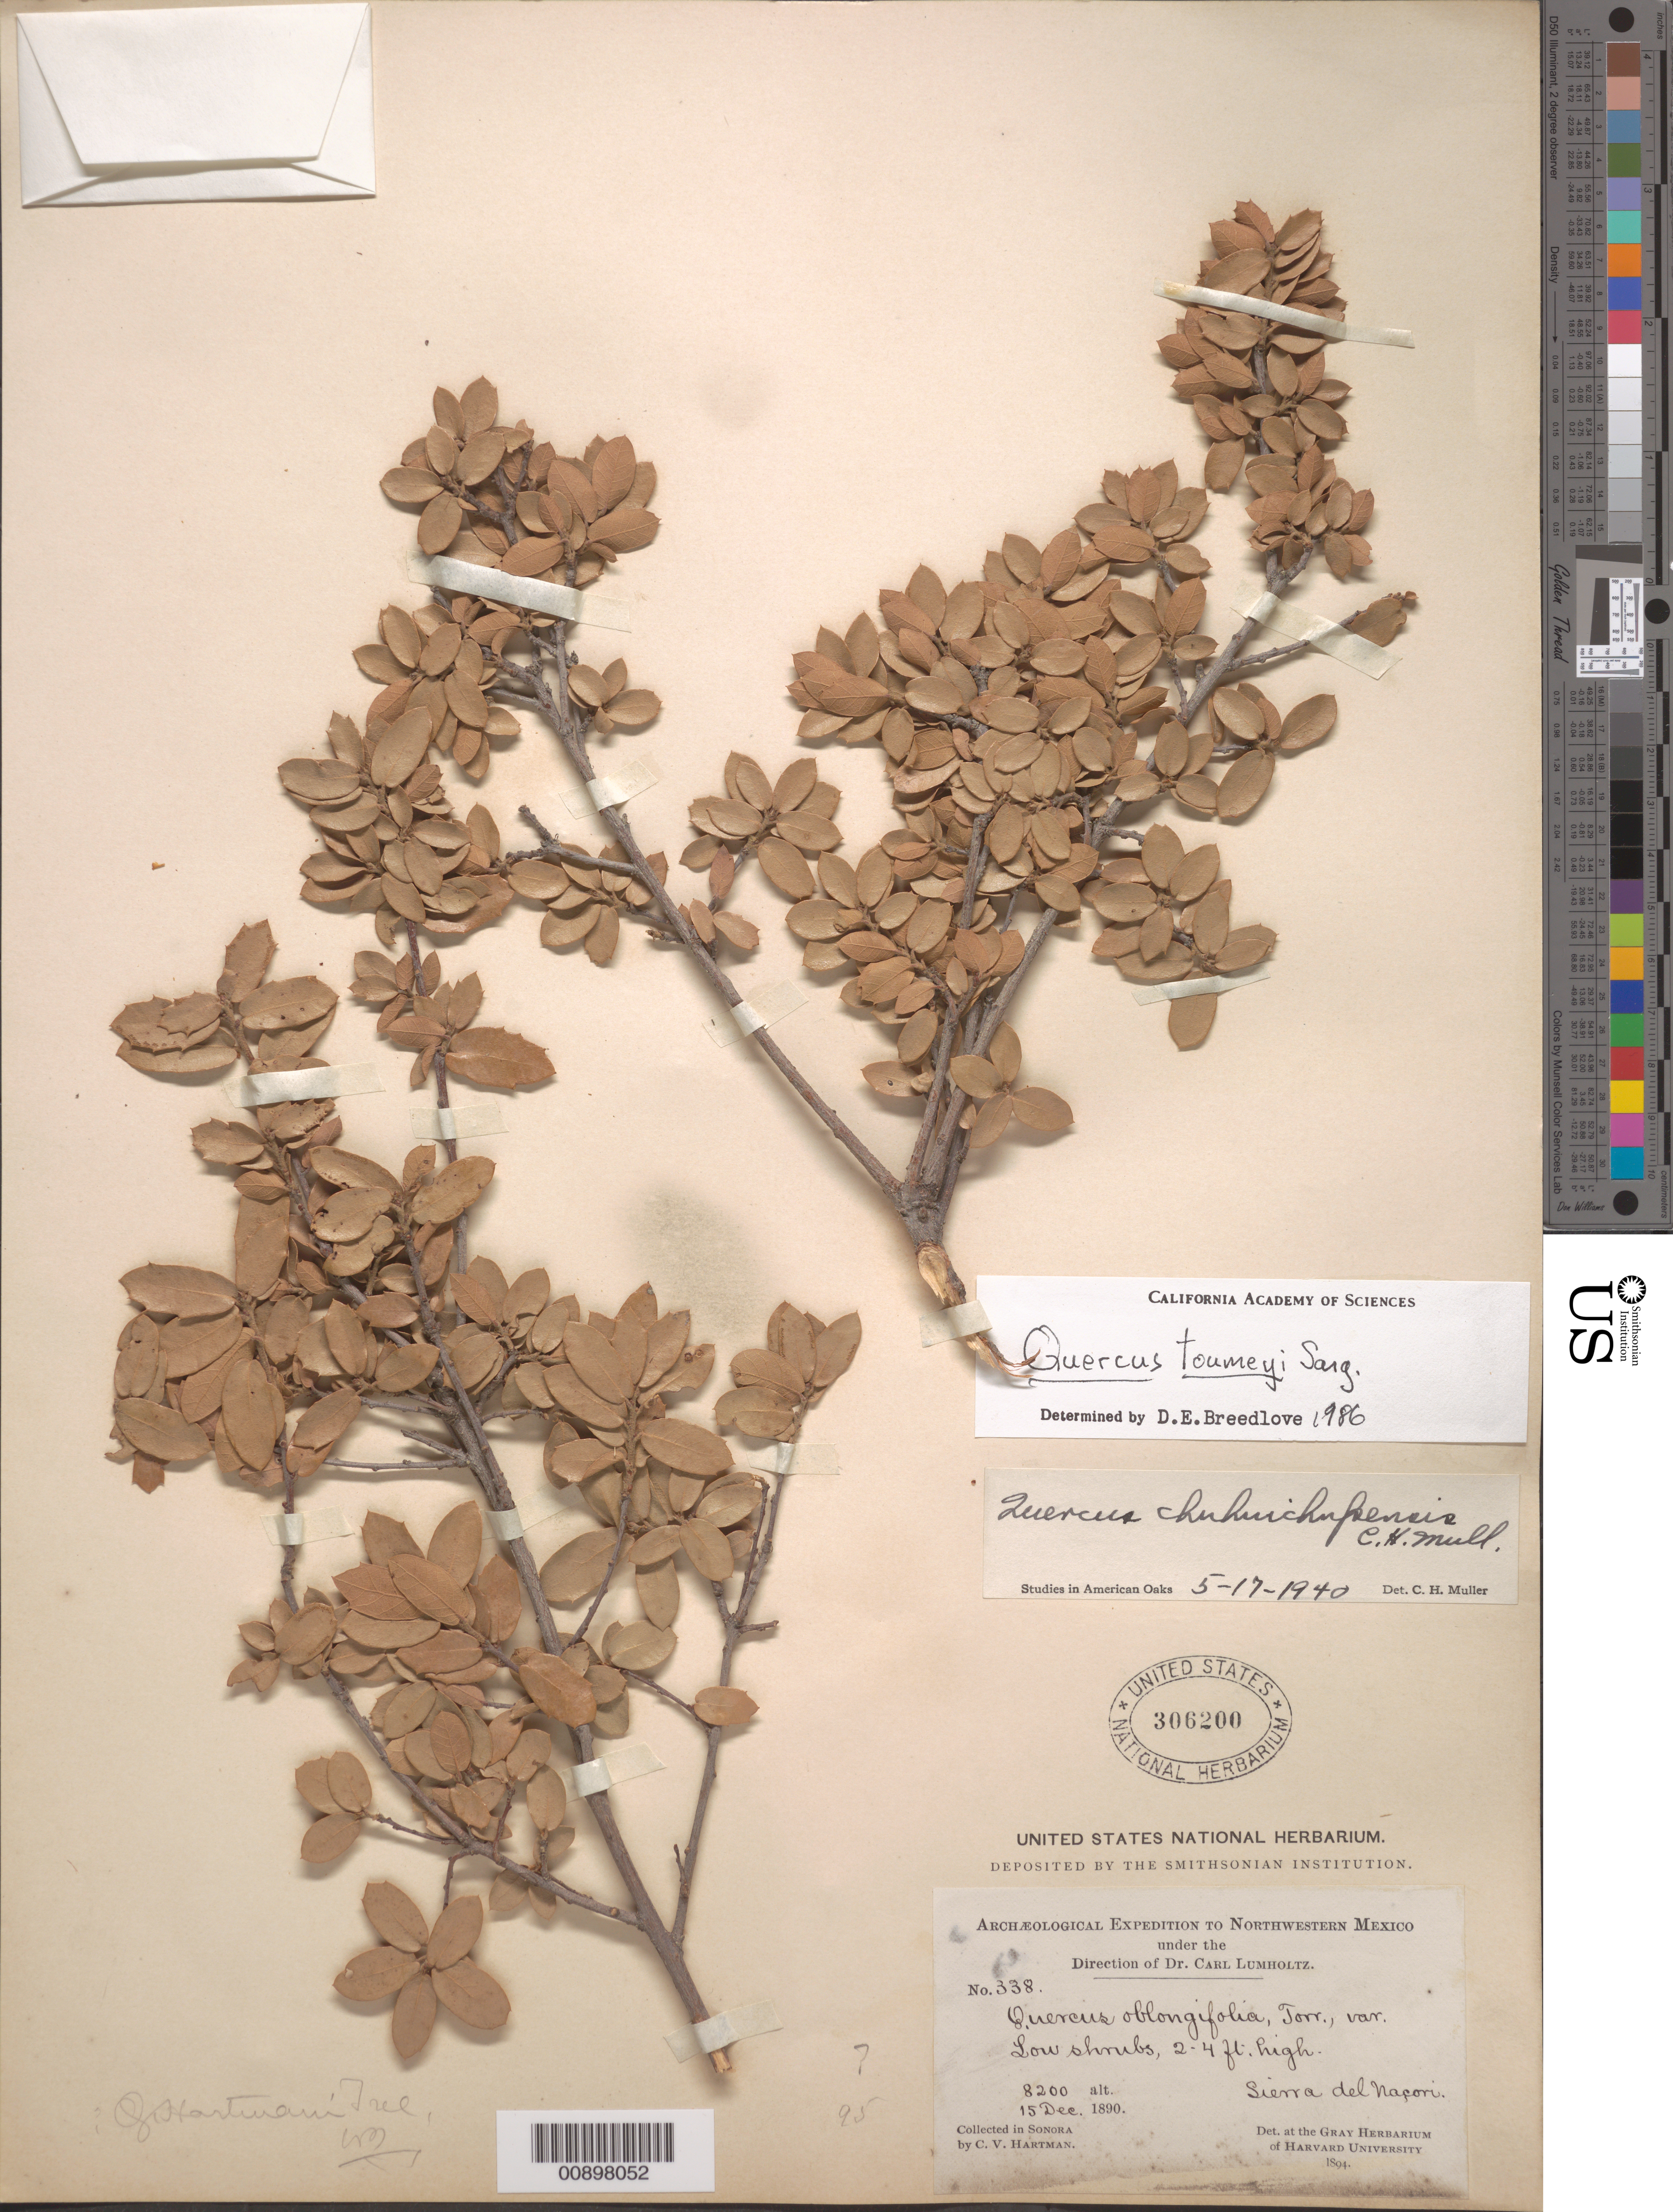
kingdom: Plantae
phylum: Tracheophyta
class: Magnoliopsida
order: Fagales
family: Fagaceae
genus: Quercus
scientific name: Quercus toumeyi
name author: Sarg.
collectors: C. V. Hartman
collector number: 338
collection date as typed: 15 Dec 1890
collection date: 1890-12-15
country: Mexico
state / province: Sonora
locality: Sierra del Nacori, Sonora.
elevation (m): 2499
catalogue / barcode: US 306200